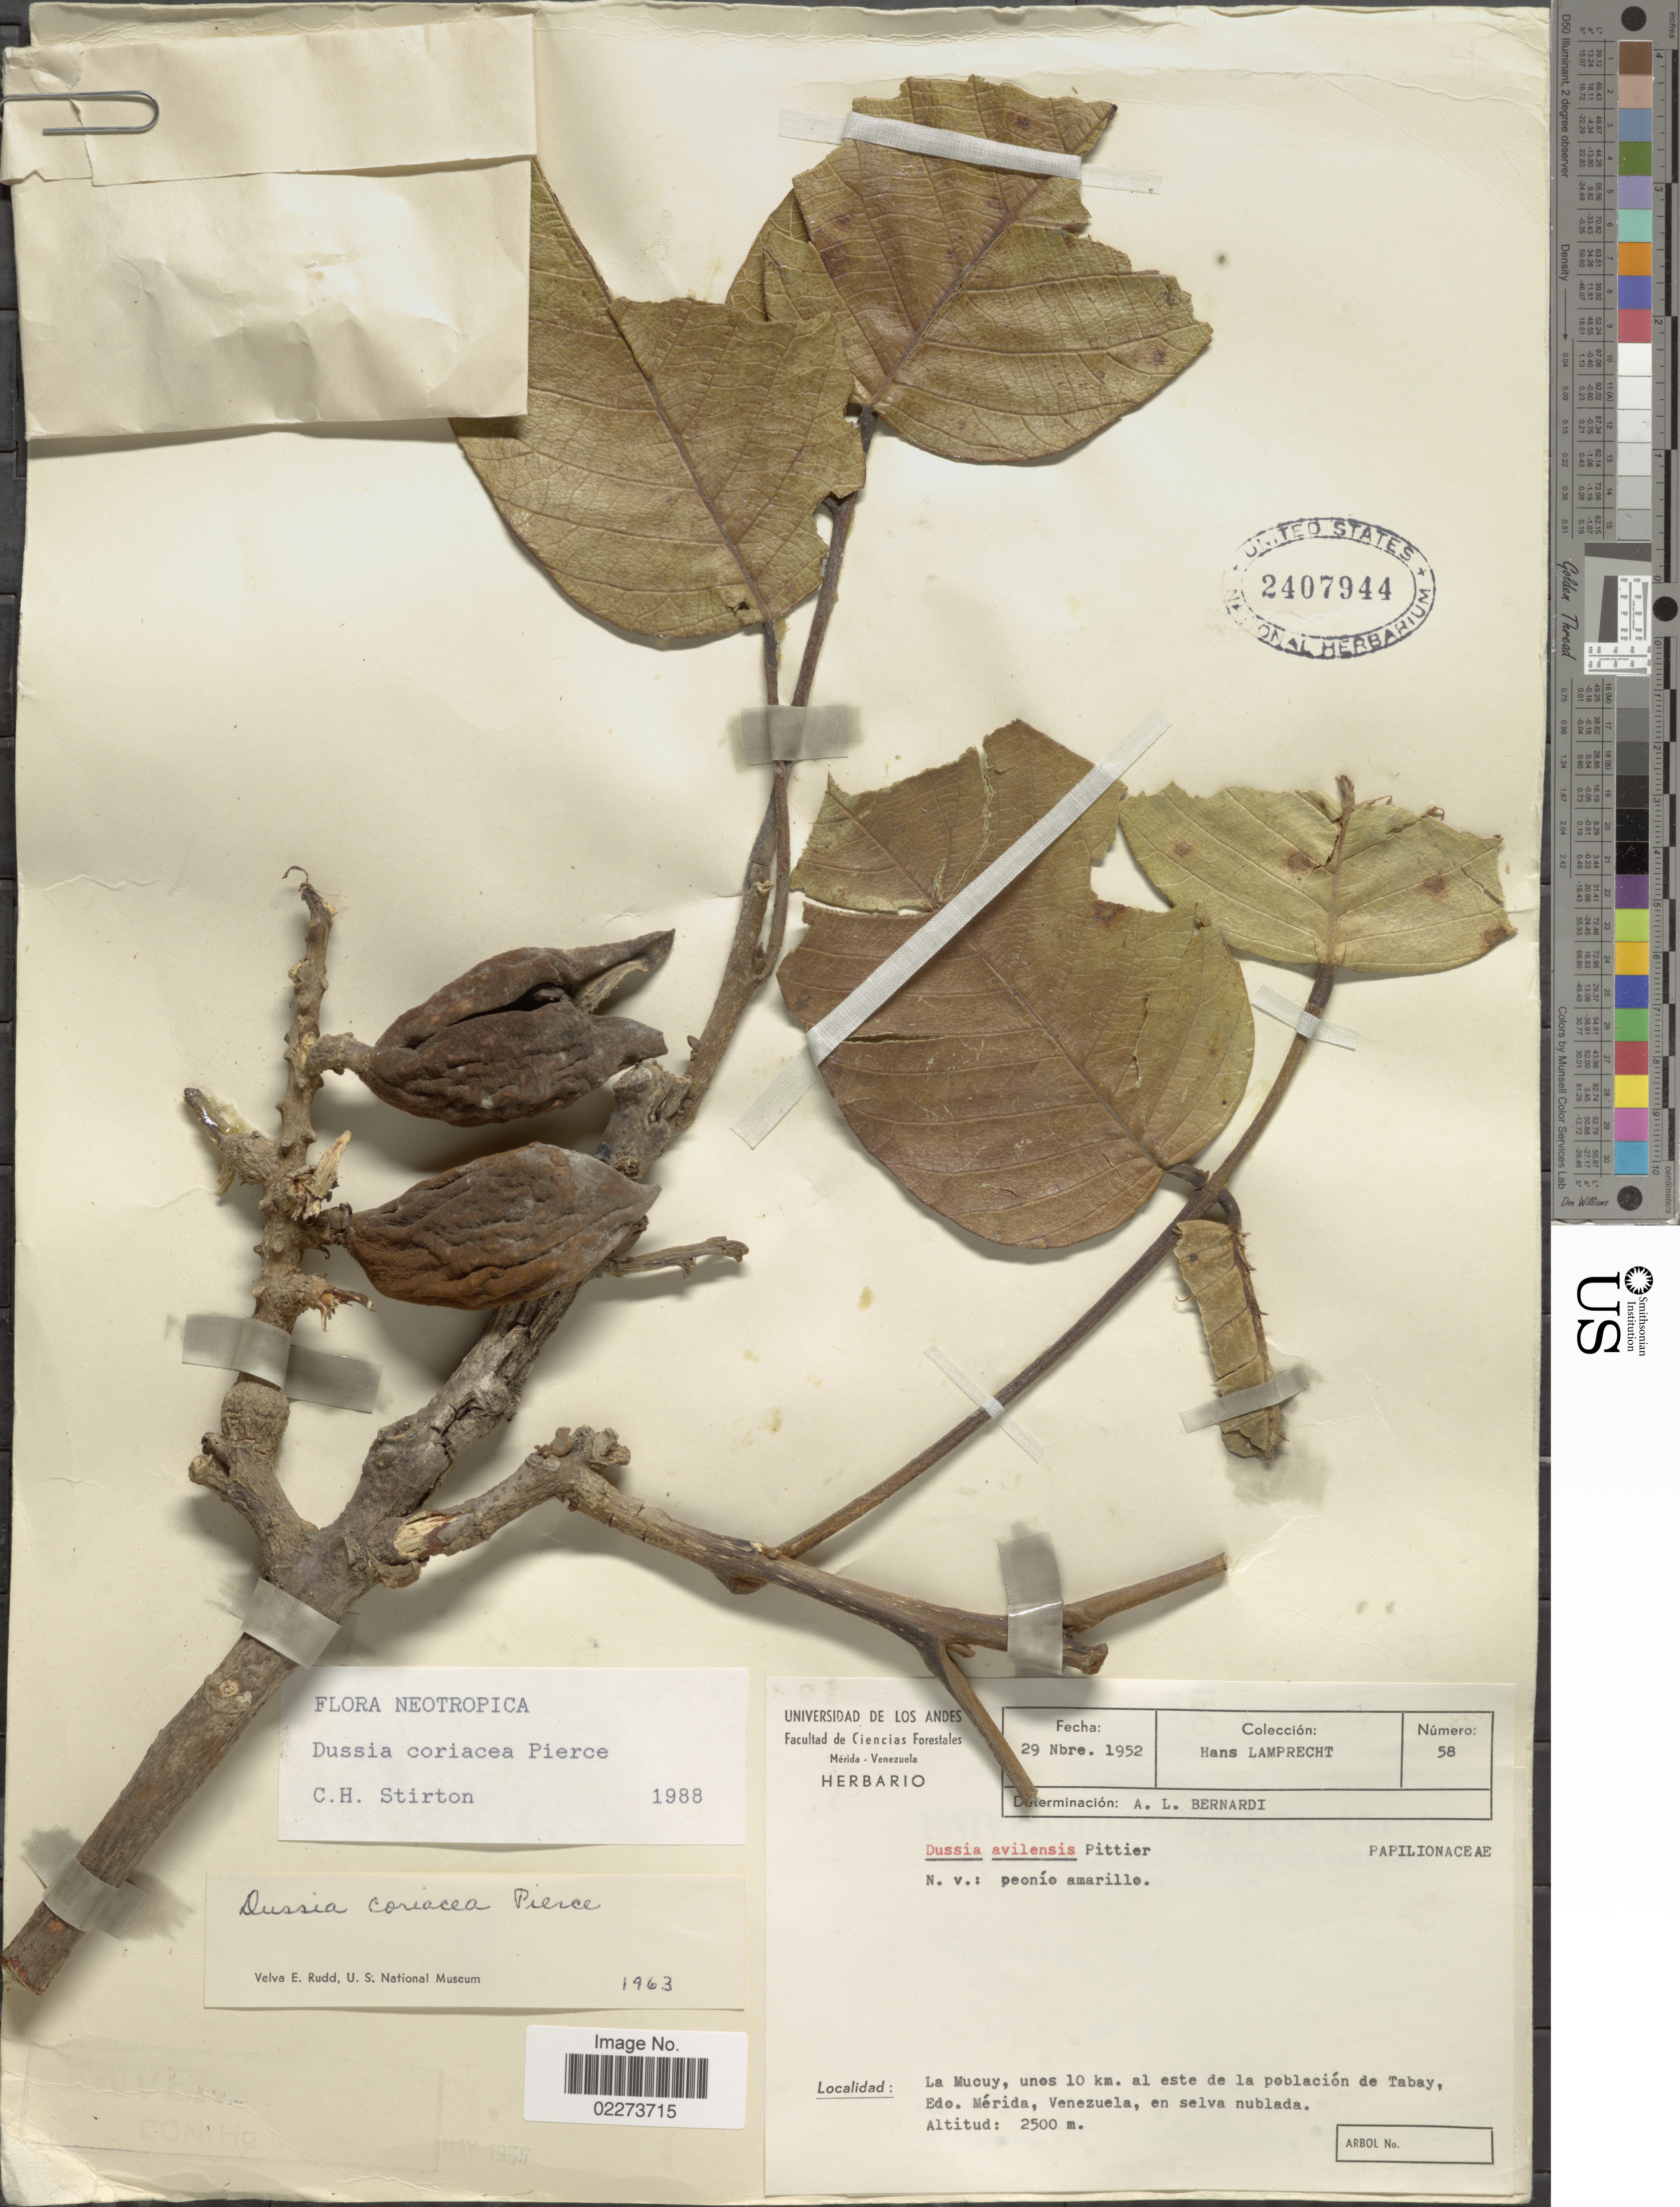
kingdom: Plantae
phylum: Tracheophyta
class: Magnoliopsida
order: Fabales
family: Fabaceae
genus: Dussia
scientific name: Dussia coriacea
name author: Pierce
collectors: H. Lamprecht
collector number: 58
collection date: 1952-11-29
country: Venezuela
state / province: Mérida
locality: La Mucuy, unos 10km al este de la poblacion de Tabay, Edo. Merida, Venezuela, en selva nublada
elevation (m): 2500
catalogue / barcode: US 2407944